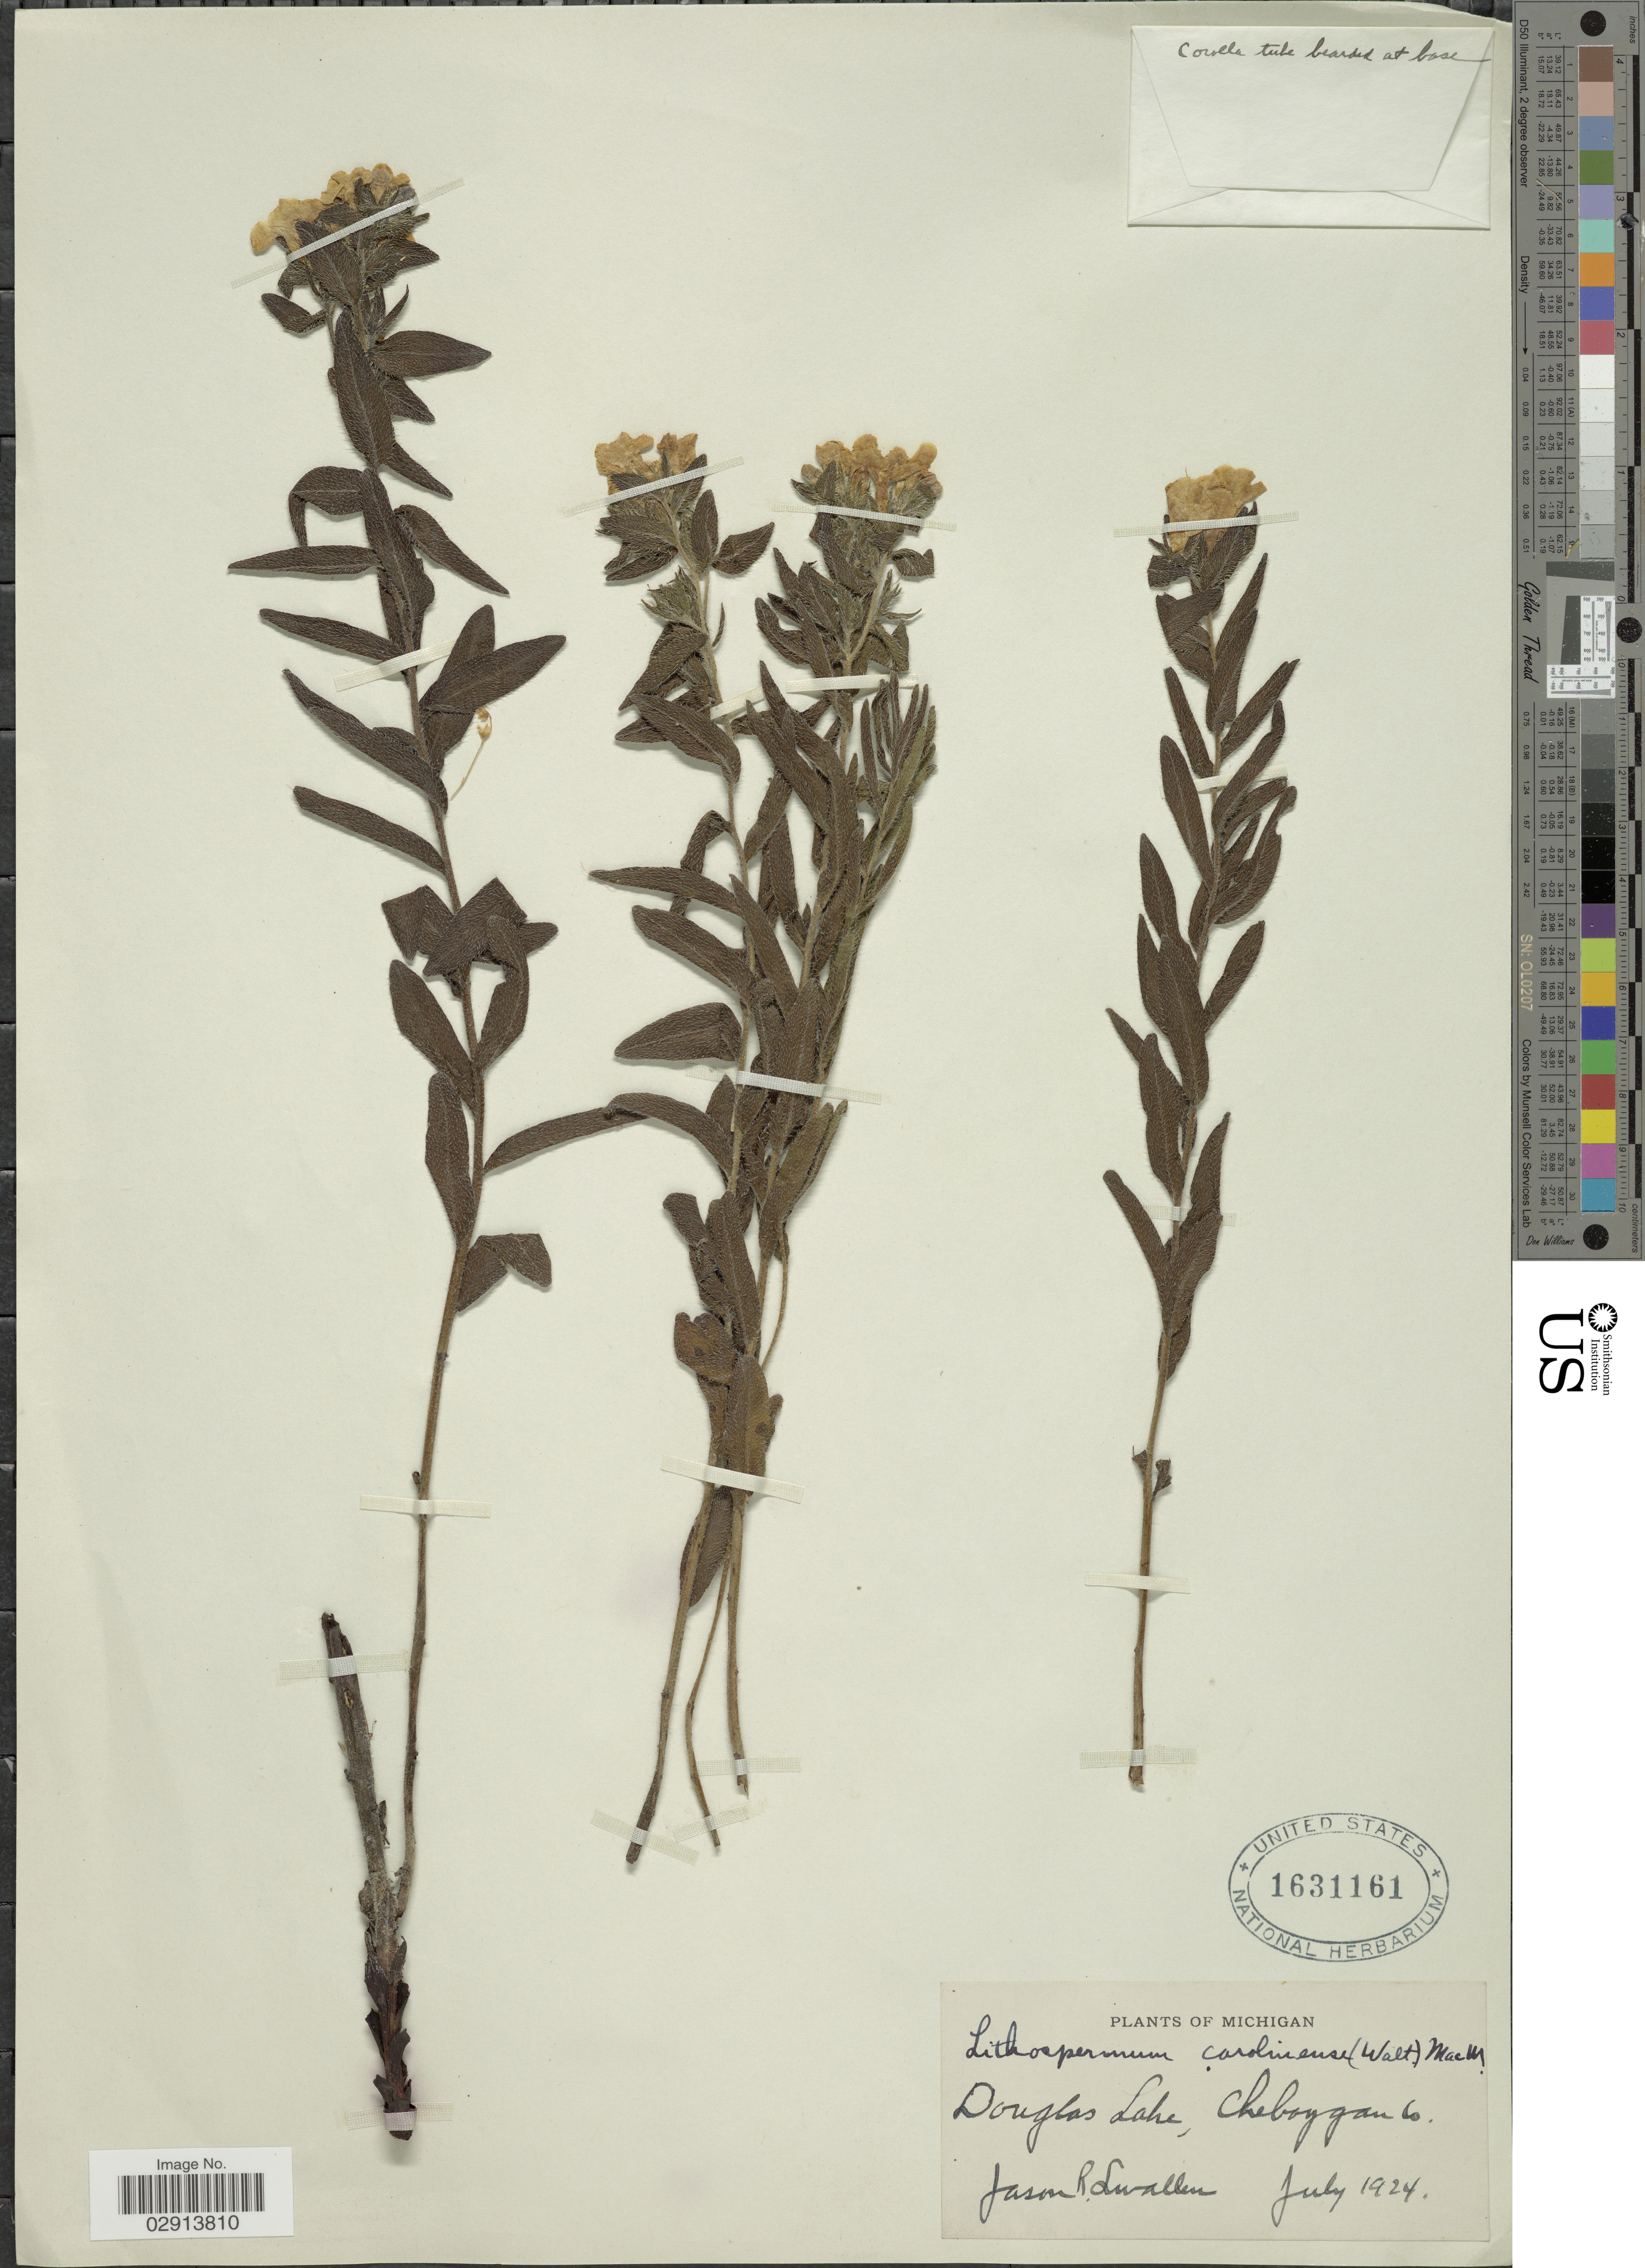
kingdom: Plantae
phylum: Tracheophyta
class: Magnoliopsida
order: Boraginales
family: Boraginaceae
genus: Lithospermum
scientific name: Lithospermum caroliniense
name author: (J.F. Gmel.) MacMill.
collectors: J. R. Swallen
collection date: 1924-07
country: United States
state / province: Michigan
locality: Douglas Lake, Cheboygan Co.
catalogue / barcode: US 1631161